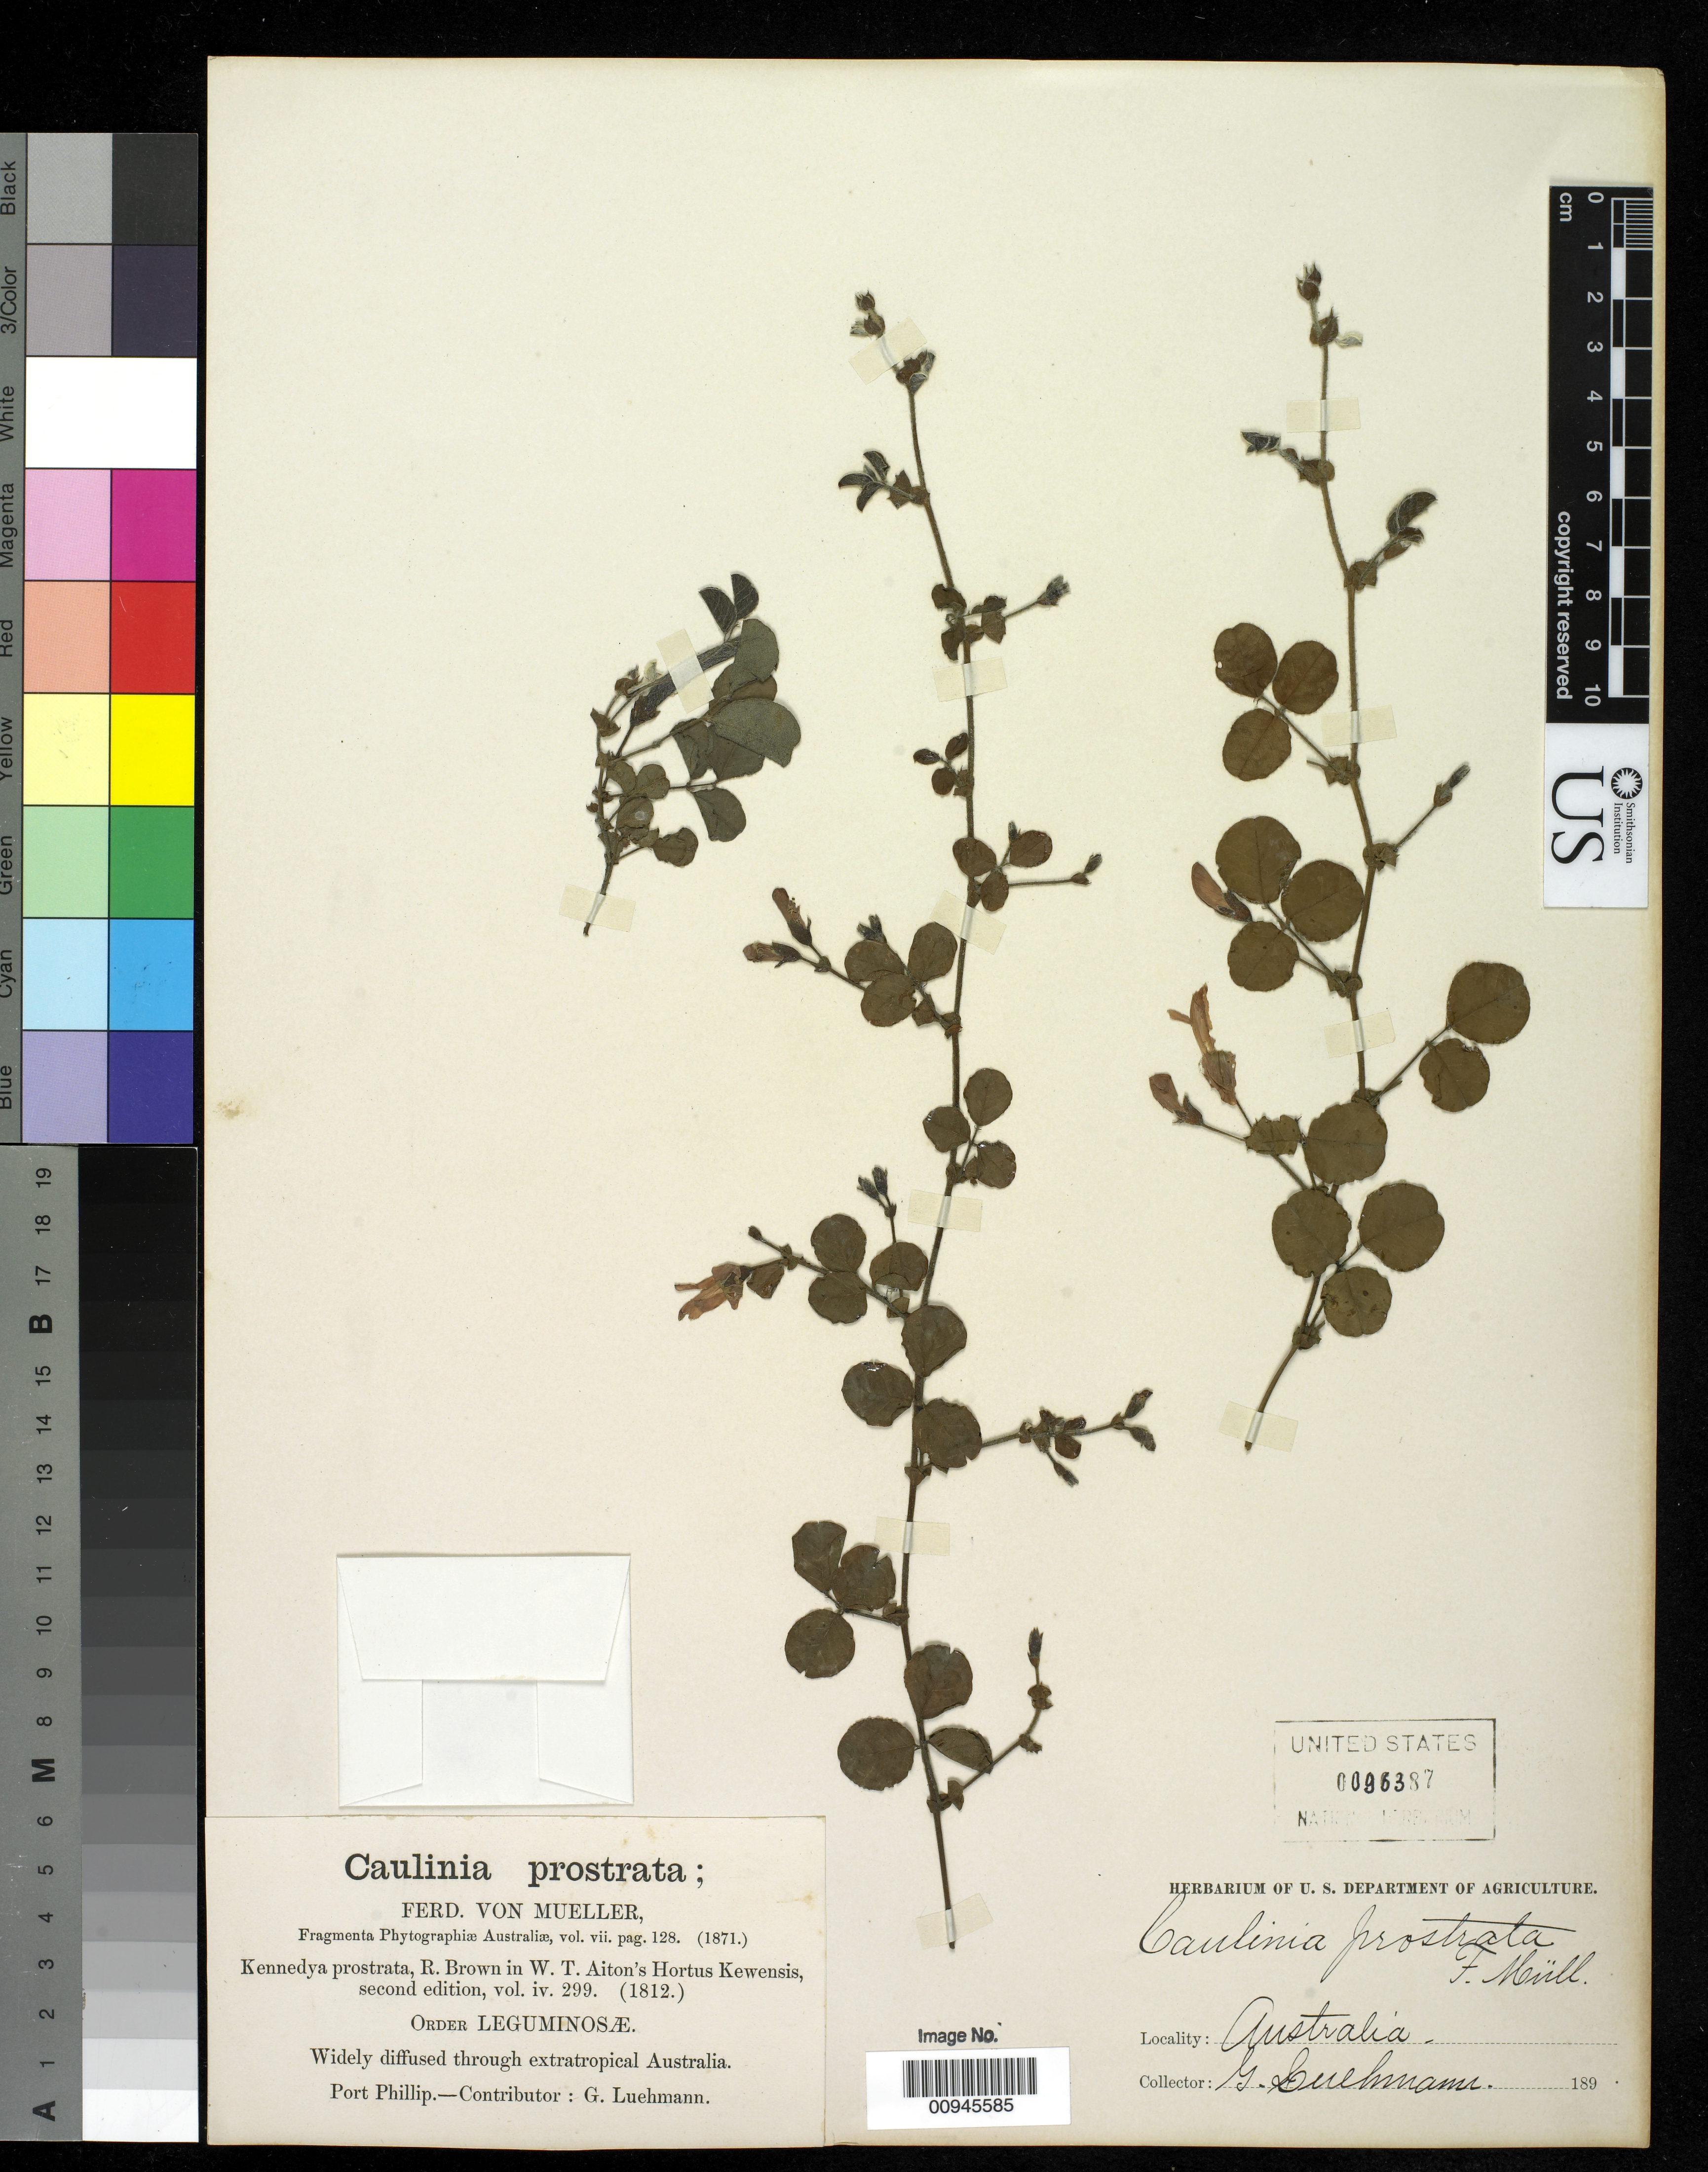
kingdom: Plantae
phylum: Tracheophyta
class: Magnoliopsida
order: Fabales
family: Fabaceae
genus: Kennedia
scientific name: Kennedia prostrata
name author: R. Br.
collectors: J. Luehmann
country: Australia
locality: Port Phillip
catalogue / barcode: US 96387